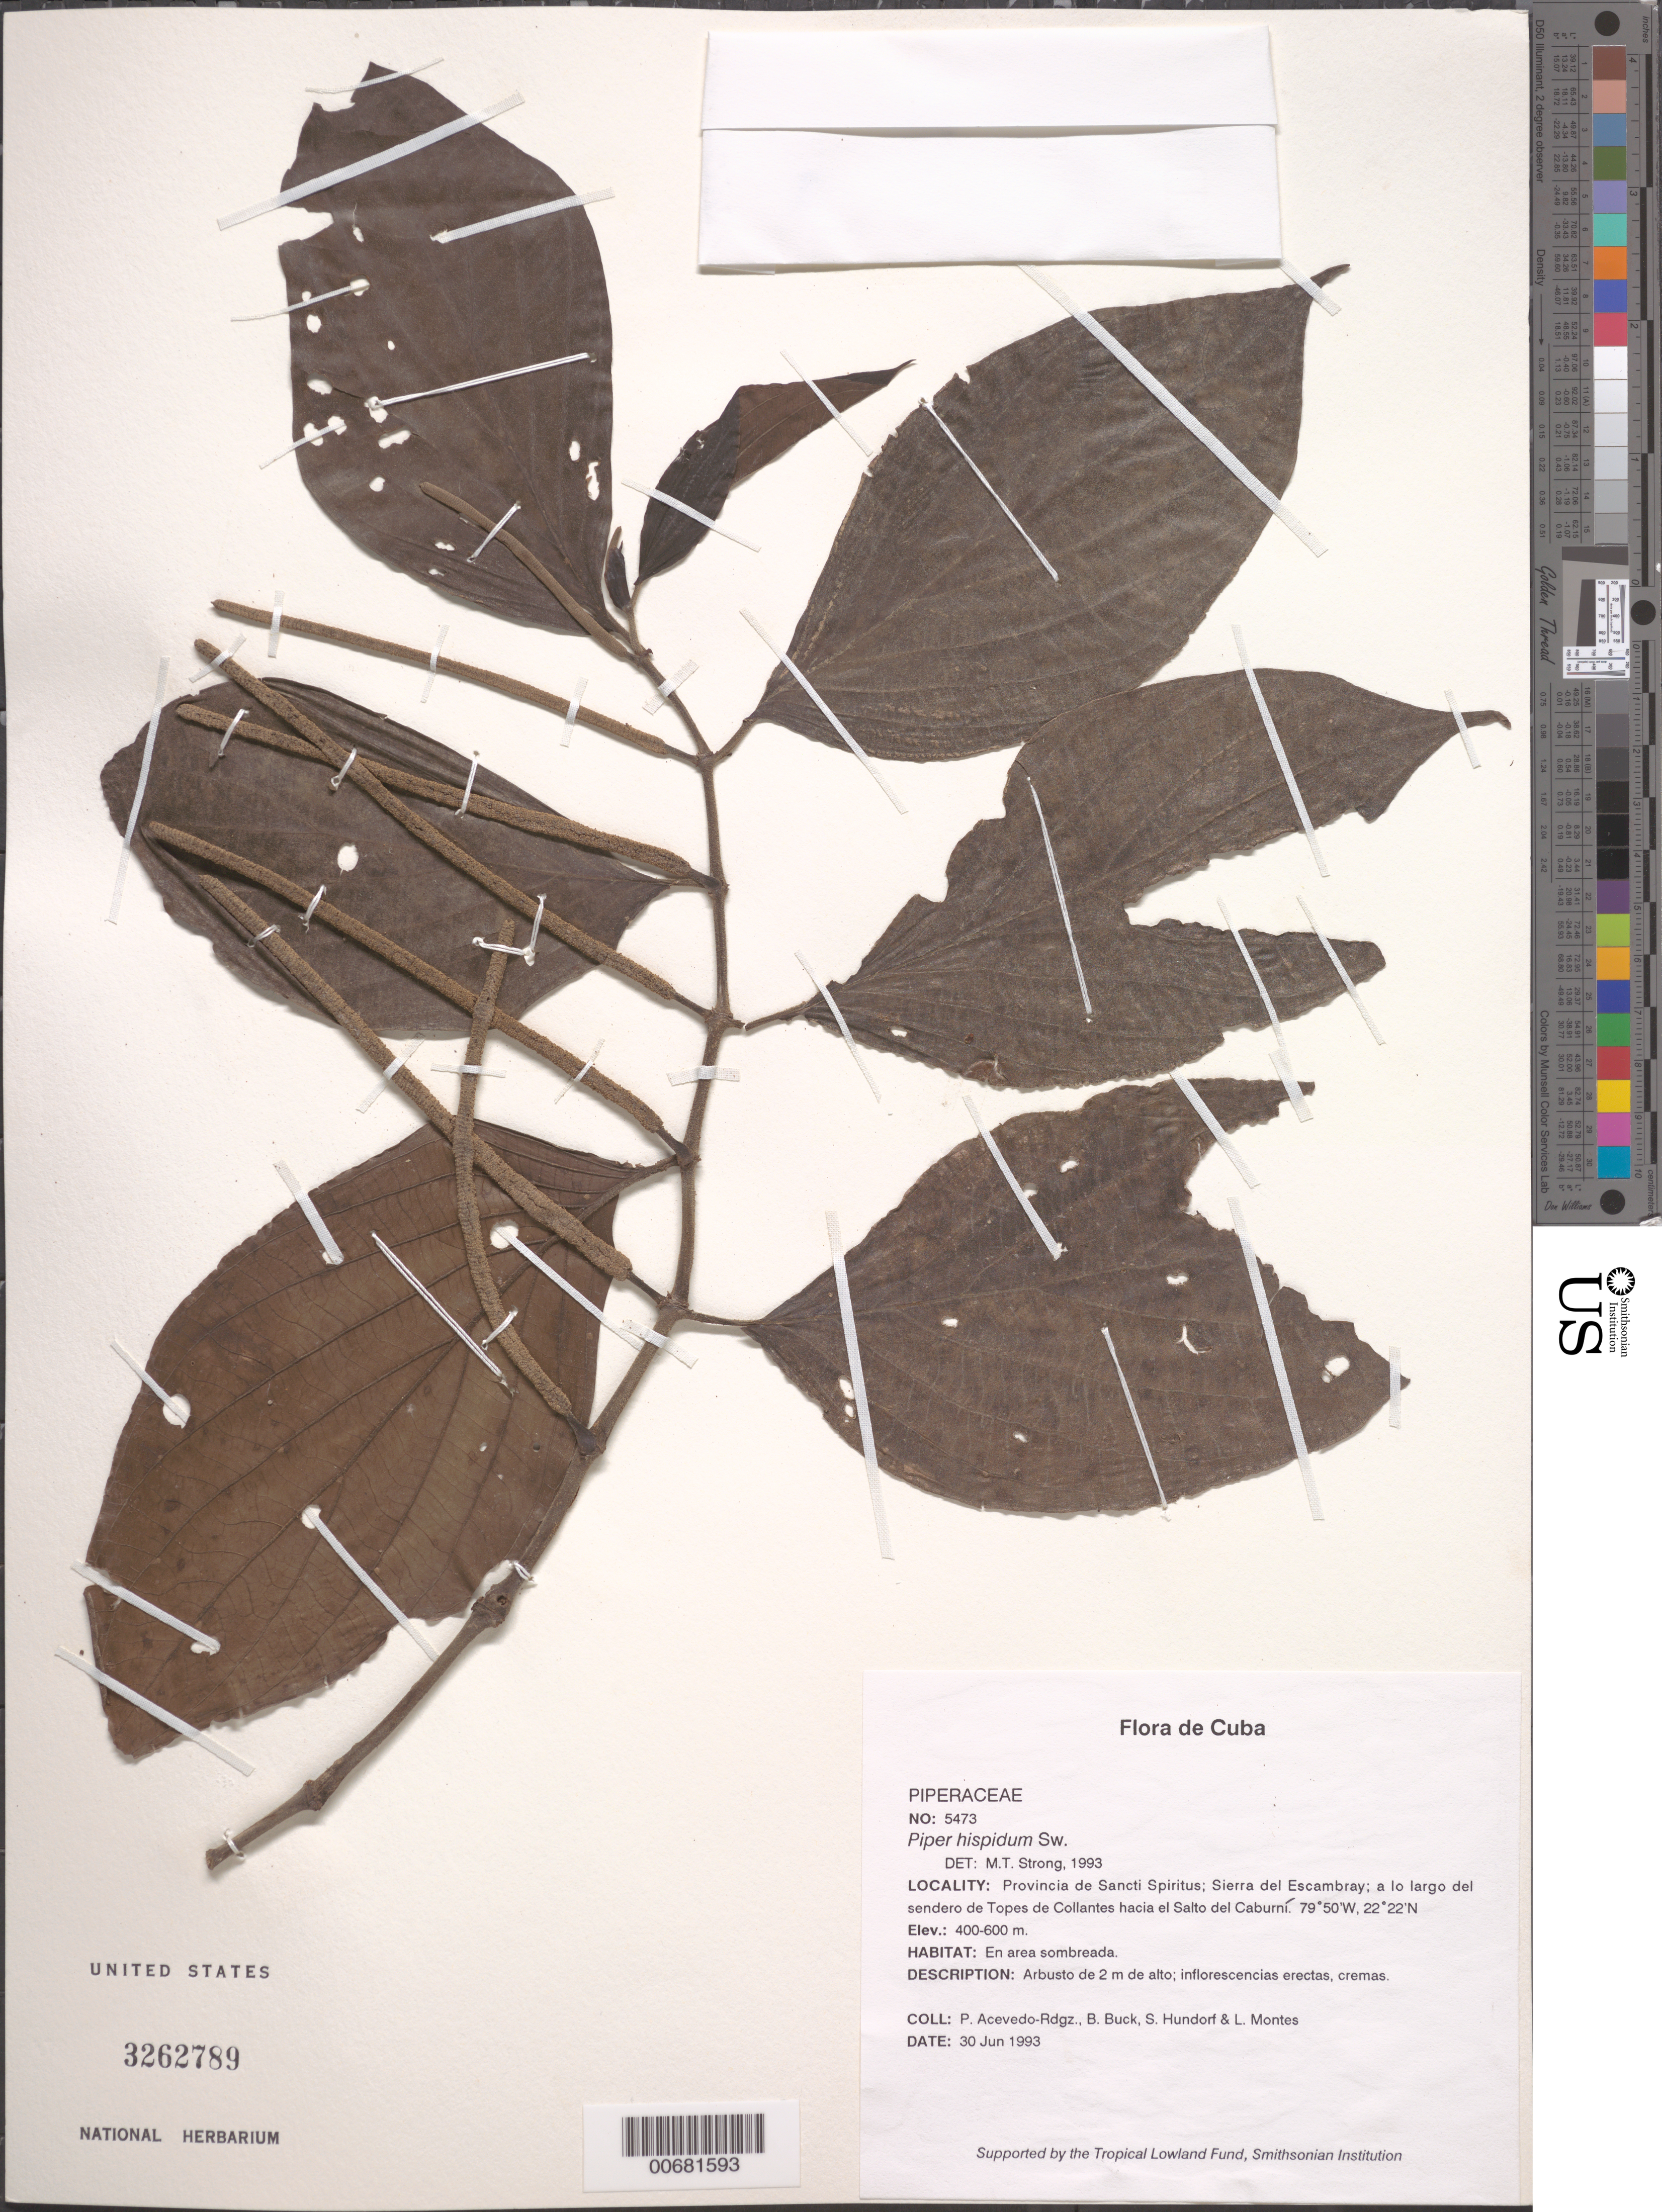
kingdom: Plantae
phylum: Tracheophyta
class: Magnoliopsida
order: Piperales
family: Piperaceae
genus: Piper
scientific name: Piper hispidum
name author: Sw.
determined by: Strong, M. T., (US), Smithsonian Institution - National Museum of Natural History (UNITED STATES)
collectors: P. Acevedo-Rodr., B. Buck, S. Hundorf & L. Montes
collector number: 5473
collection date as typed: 30 Jun 1993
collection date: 1993-06-30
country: Cuba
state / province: Sancti Spiritus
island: Cuba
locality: Sierra del Escambray; a lo largo del sendero de Topes de Collantes hacia el Salto del Caburni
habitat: En area sombreada.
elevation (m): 400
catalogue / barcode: US 3262789